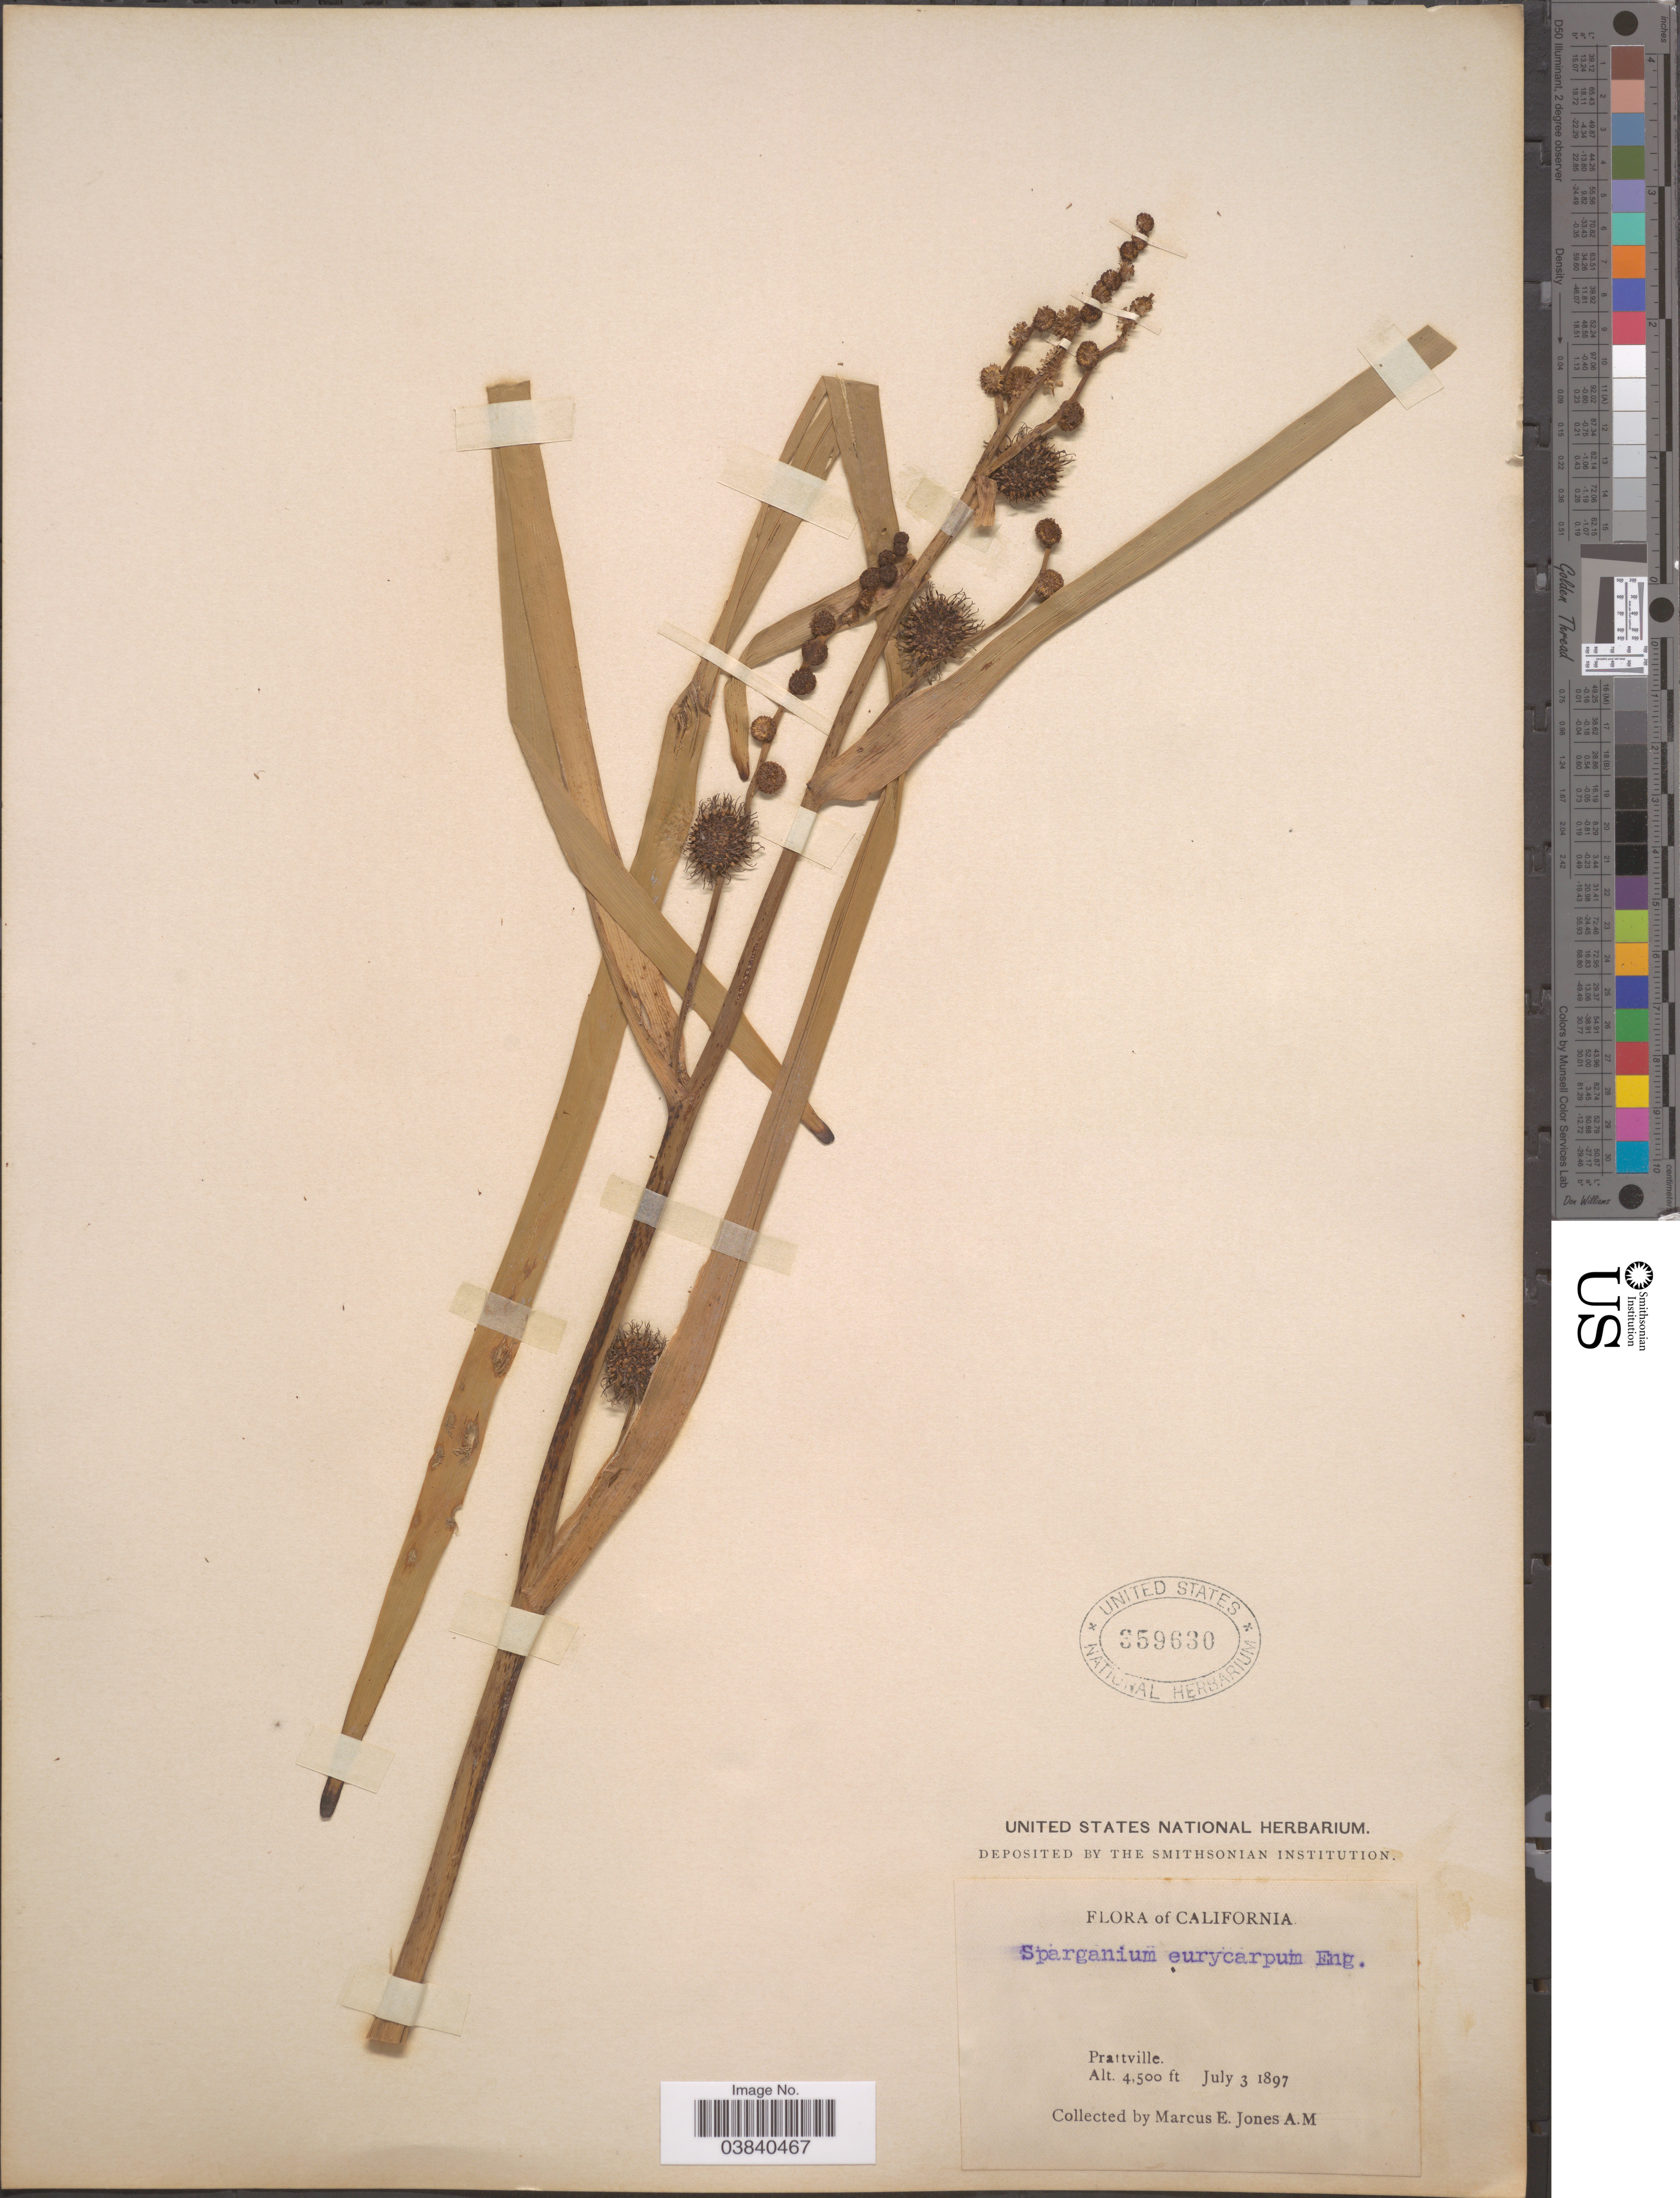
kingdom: Plantae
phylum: Tracheophyta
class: Liliopsida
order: Poales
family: Typhaceae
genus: Sparganium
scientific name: Sparganium eurycarpum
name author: Engelm.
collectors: M. E. Jones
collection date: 1897-07-03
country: United States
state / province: California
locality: Prattville.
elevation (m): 1372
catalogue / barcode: US 359630